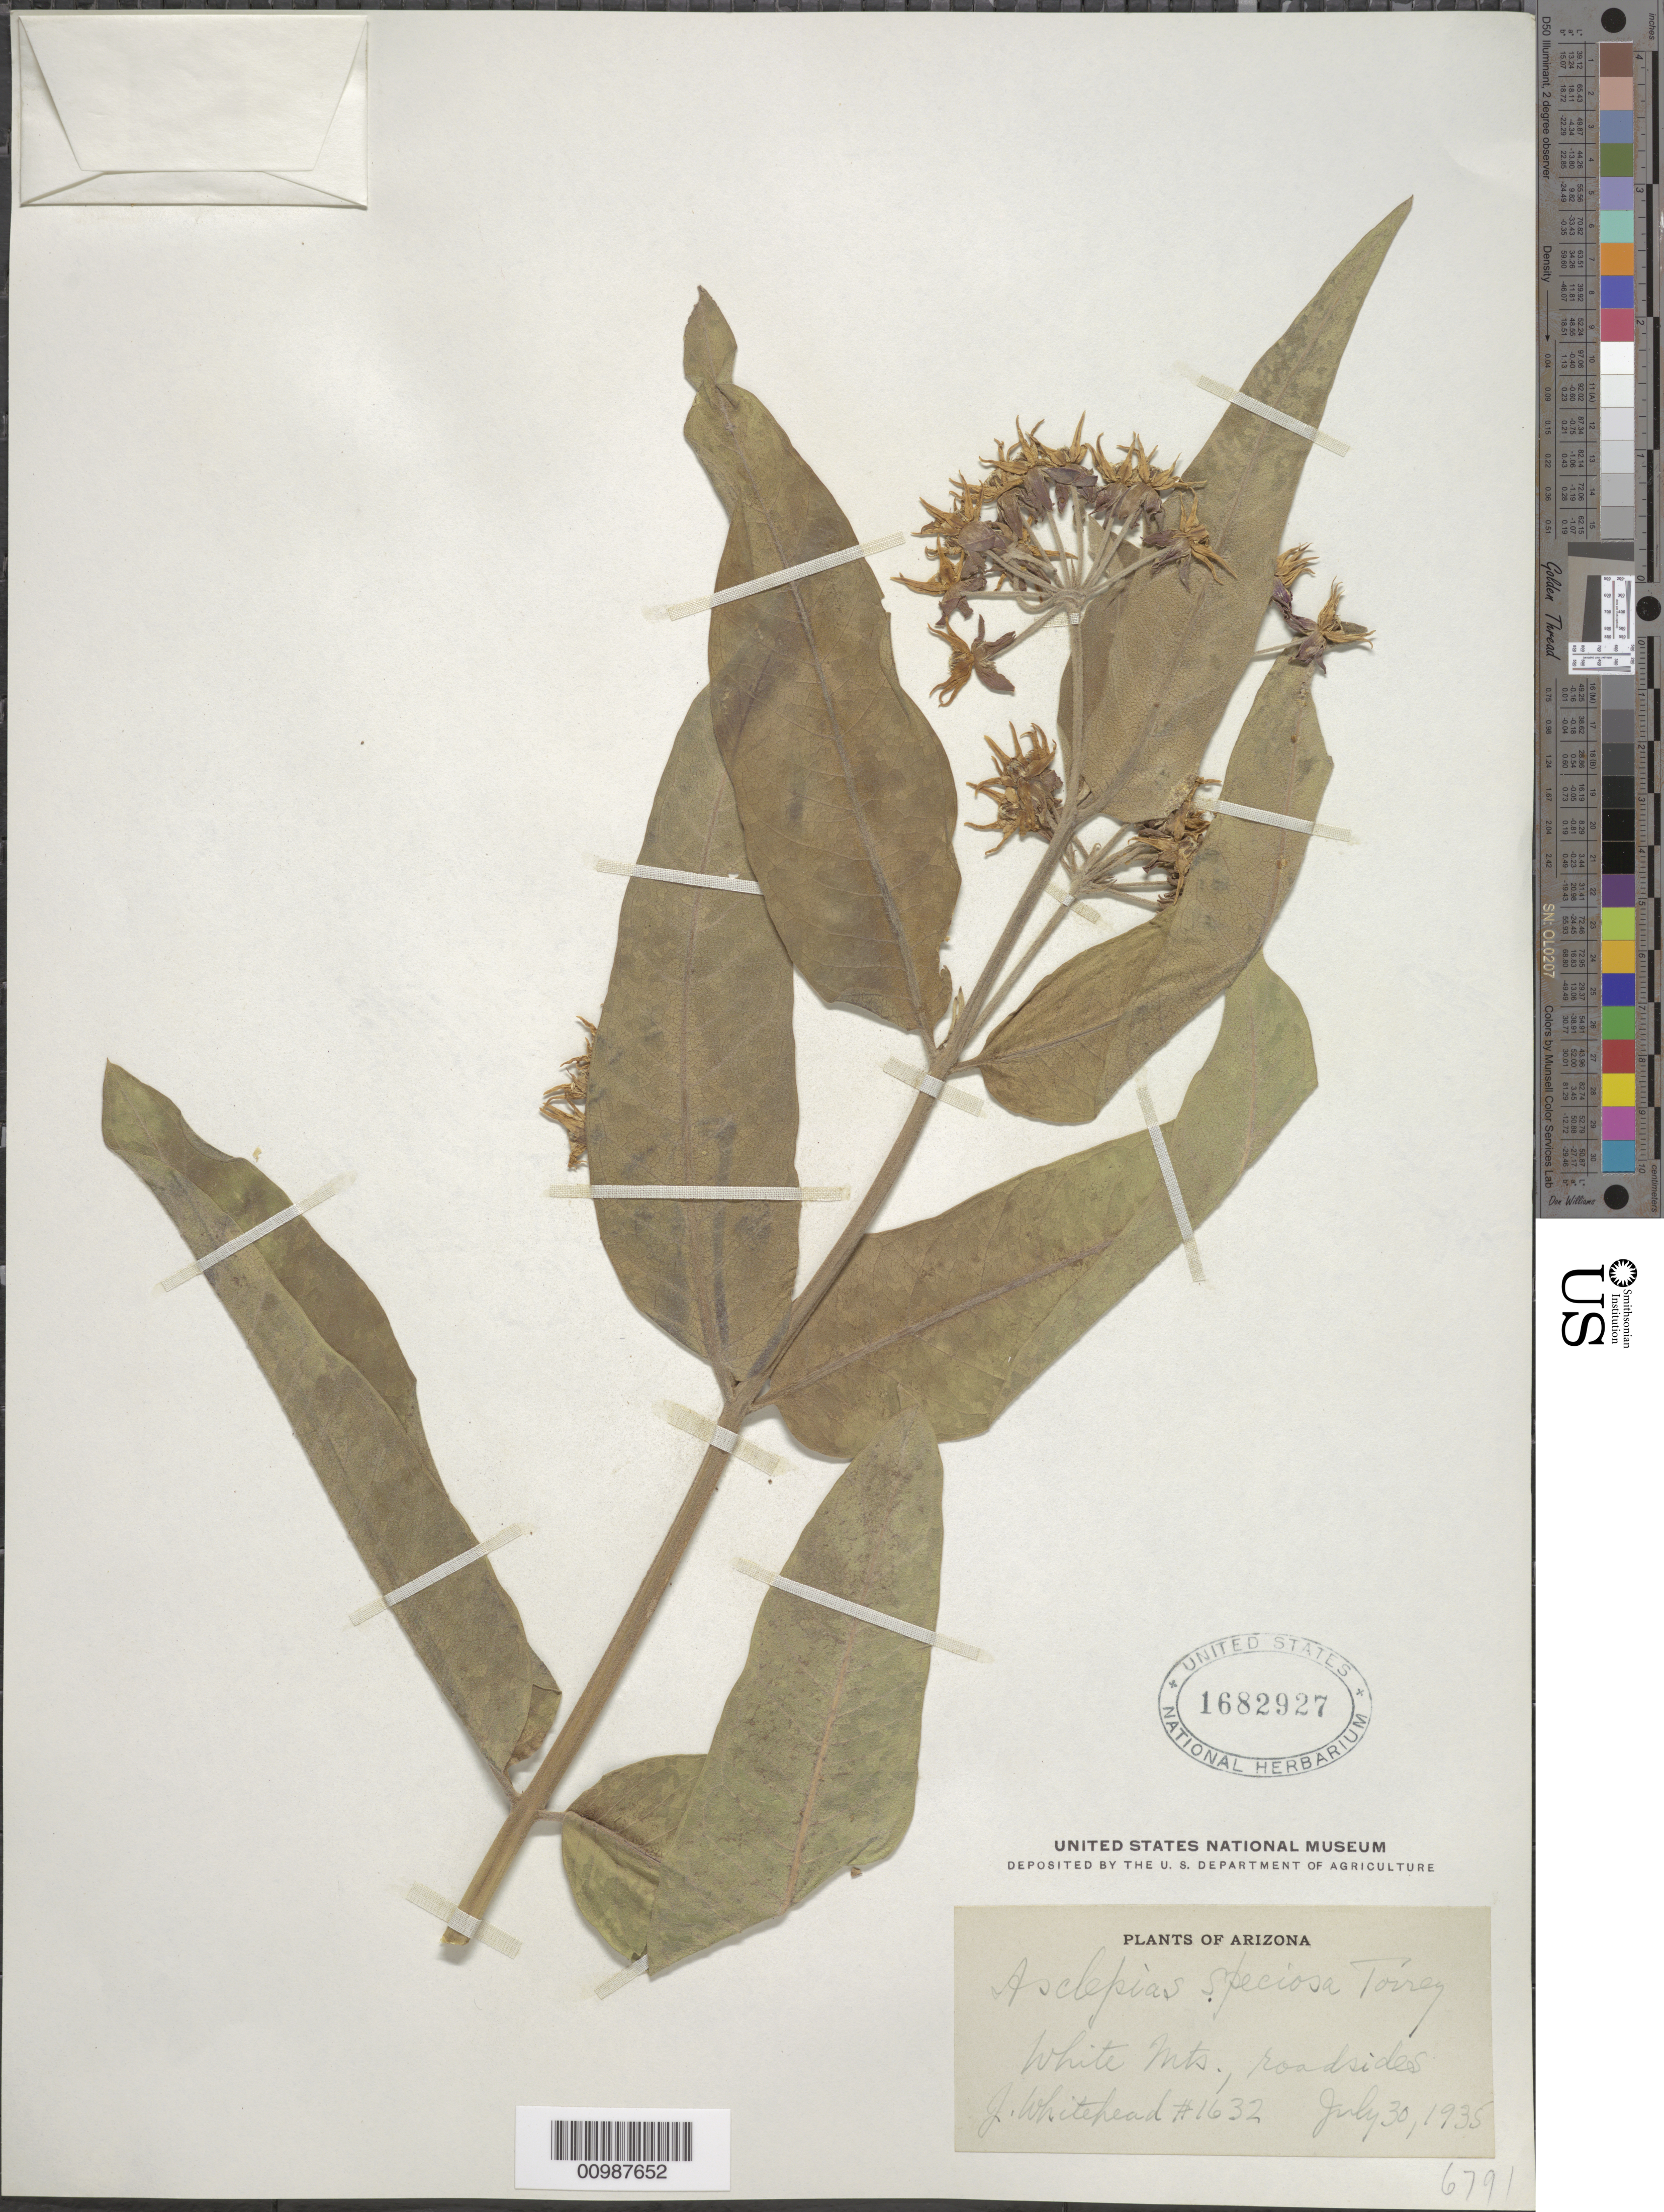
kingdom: Plantae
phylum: Tracheophyta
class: Magnoliopsida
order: Gentianales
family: Apocynaceae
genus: Asclepias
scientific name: Asclepias speciosa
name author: Torr.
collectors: J. Whitehead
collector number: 1632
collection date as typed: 30 Jul 1935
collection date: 1935-07-30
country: United States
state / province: Arizona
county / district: Apache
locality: White Mountains; found along roadsides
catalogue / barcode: US 1682927